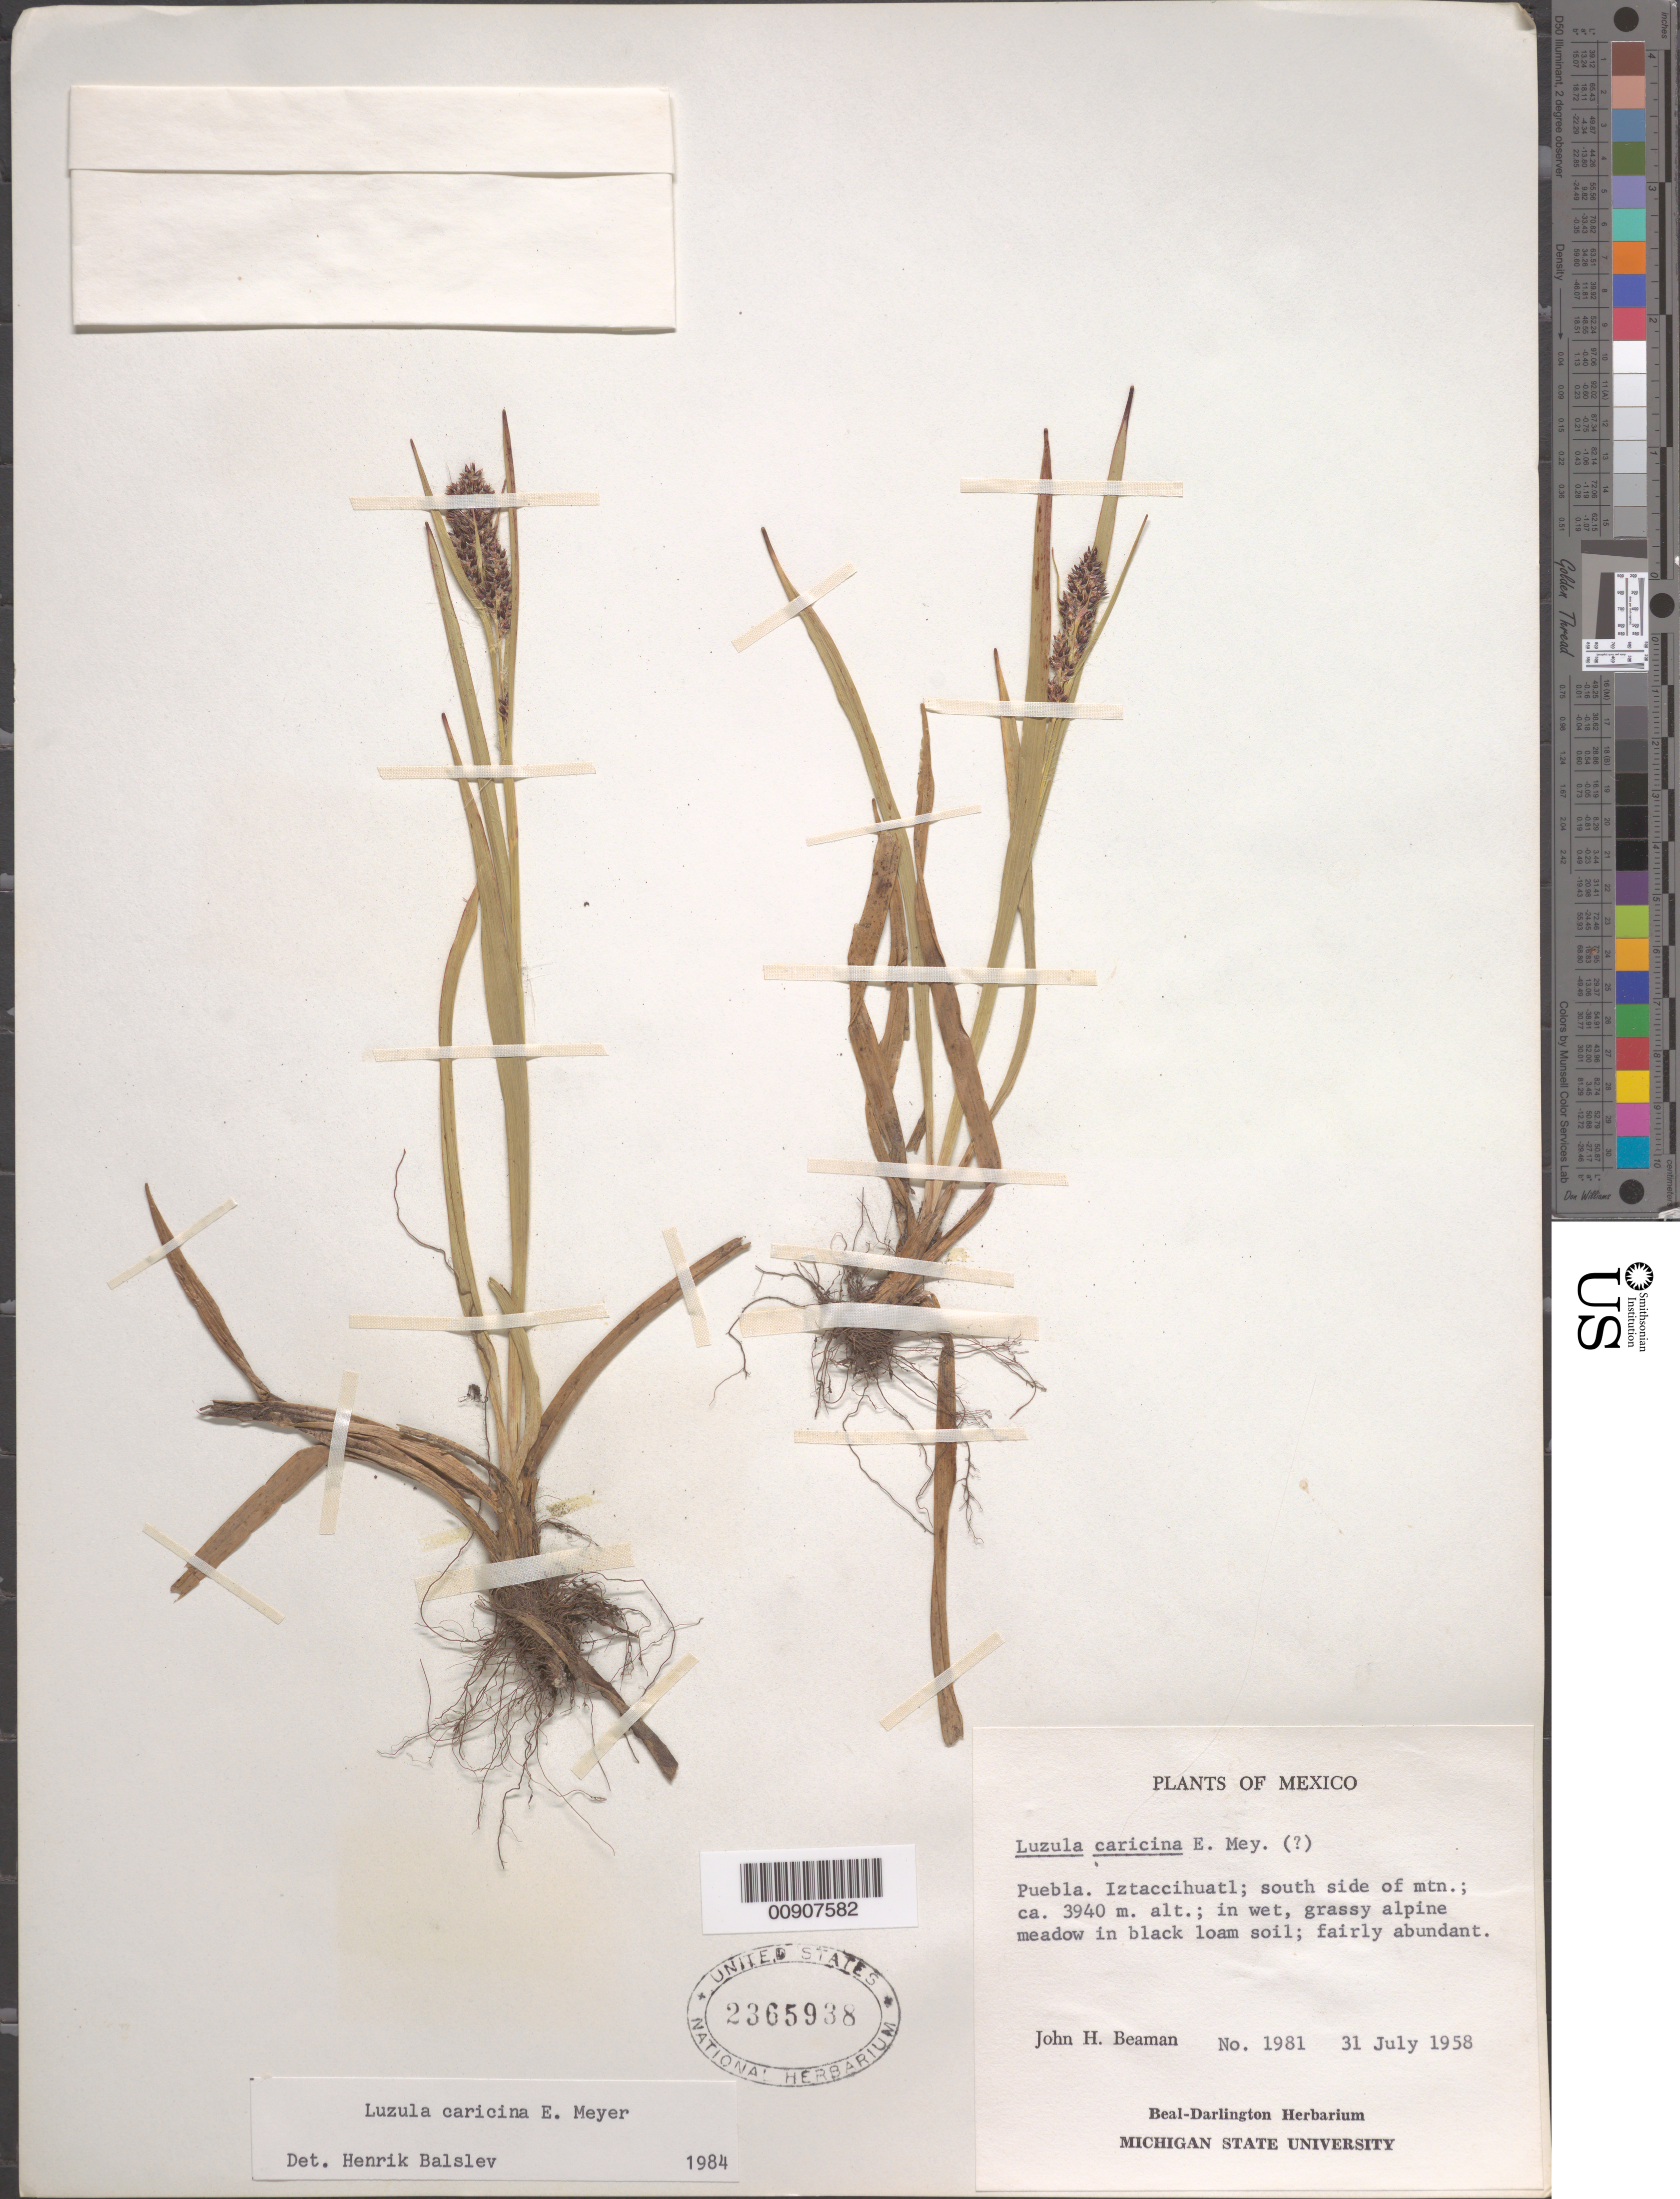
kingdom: Plantae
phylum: Tracheophyta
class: Liliopsida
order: Poales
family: Juncaceae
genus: Luzula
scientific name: Luzula caricina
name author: E. Mey.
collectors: J. H. Beaman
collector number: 1981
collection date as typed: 31 Jul 1958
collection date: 1958-07-31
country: Mexico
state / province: Puebla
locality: Puebla. Iztaccihuatl; S side of mtn.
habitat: In wet, grassy alpine meadow in black loam soil.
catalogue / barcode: US 2365938